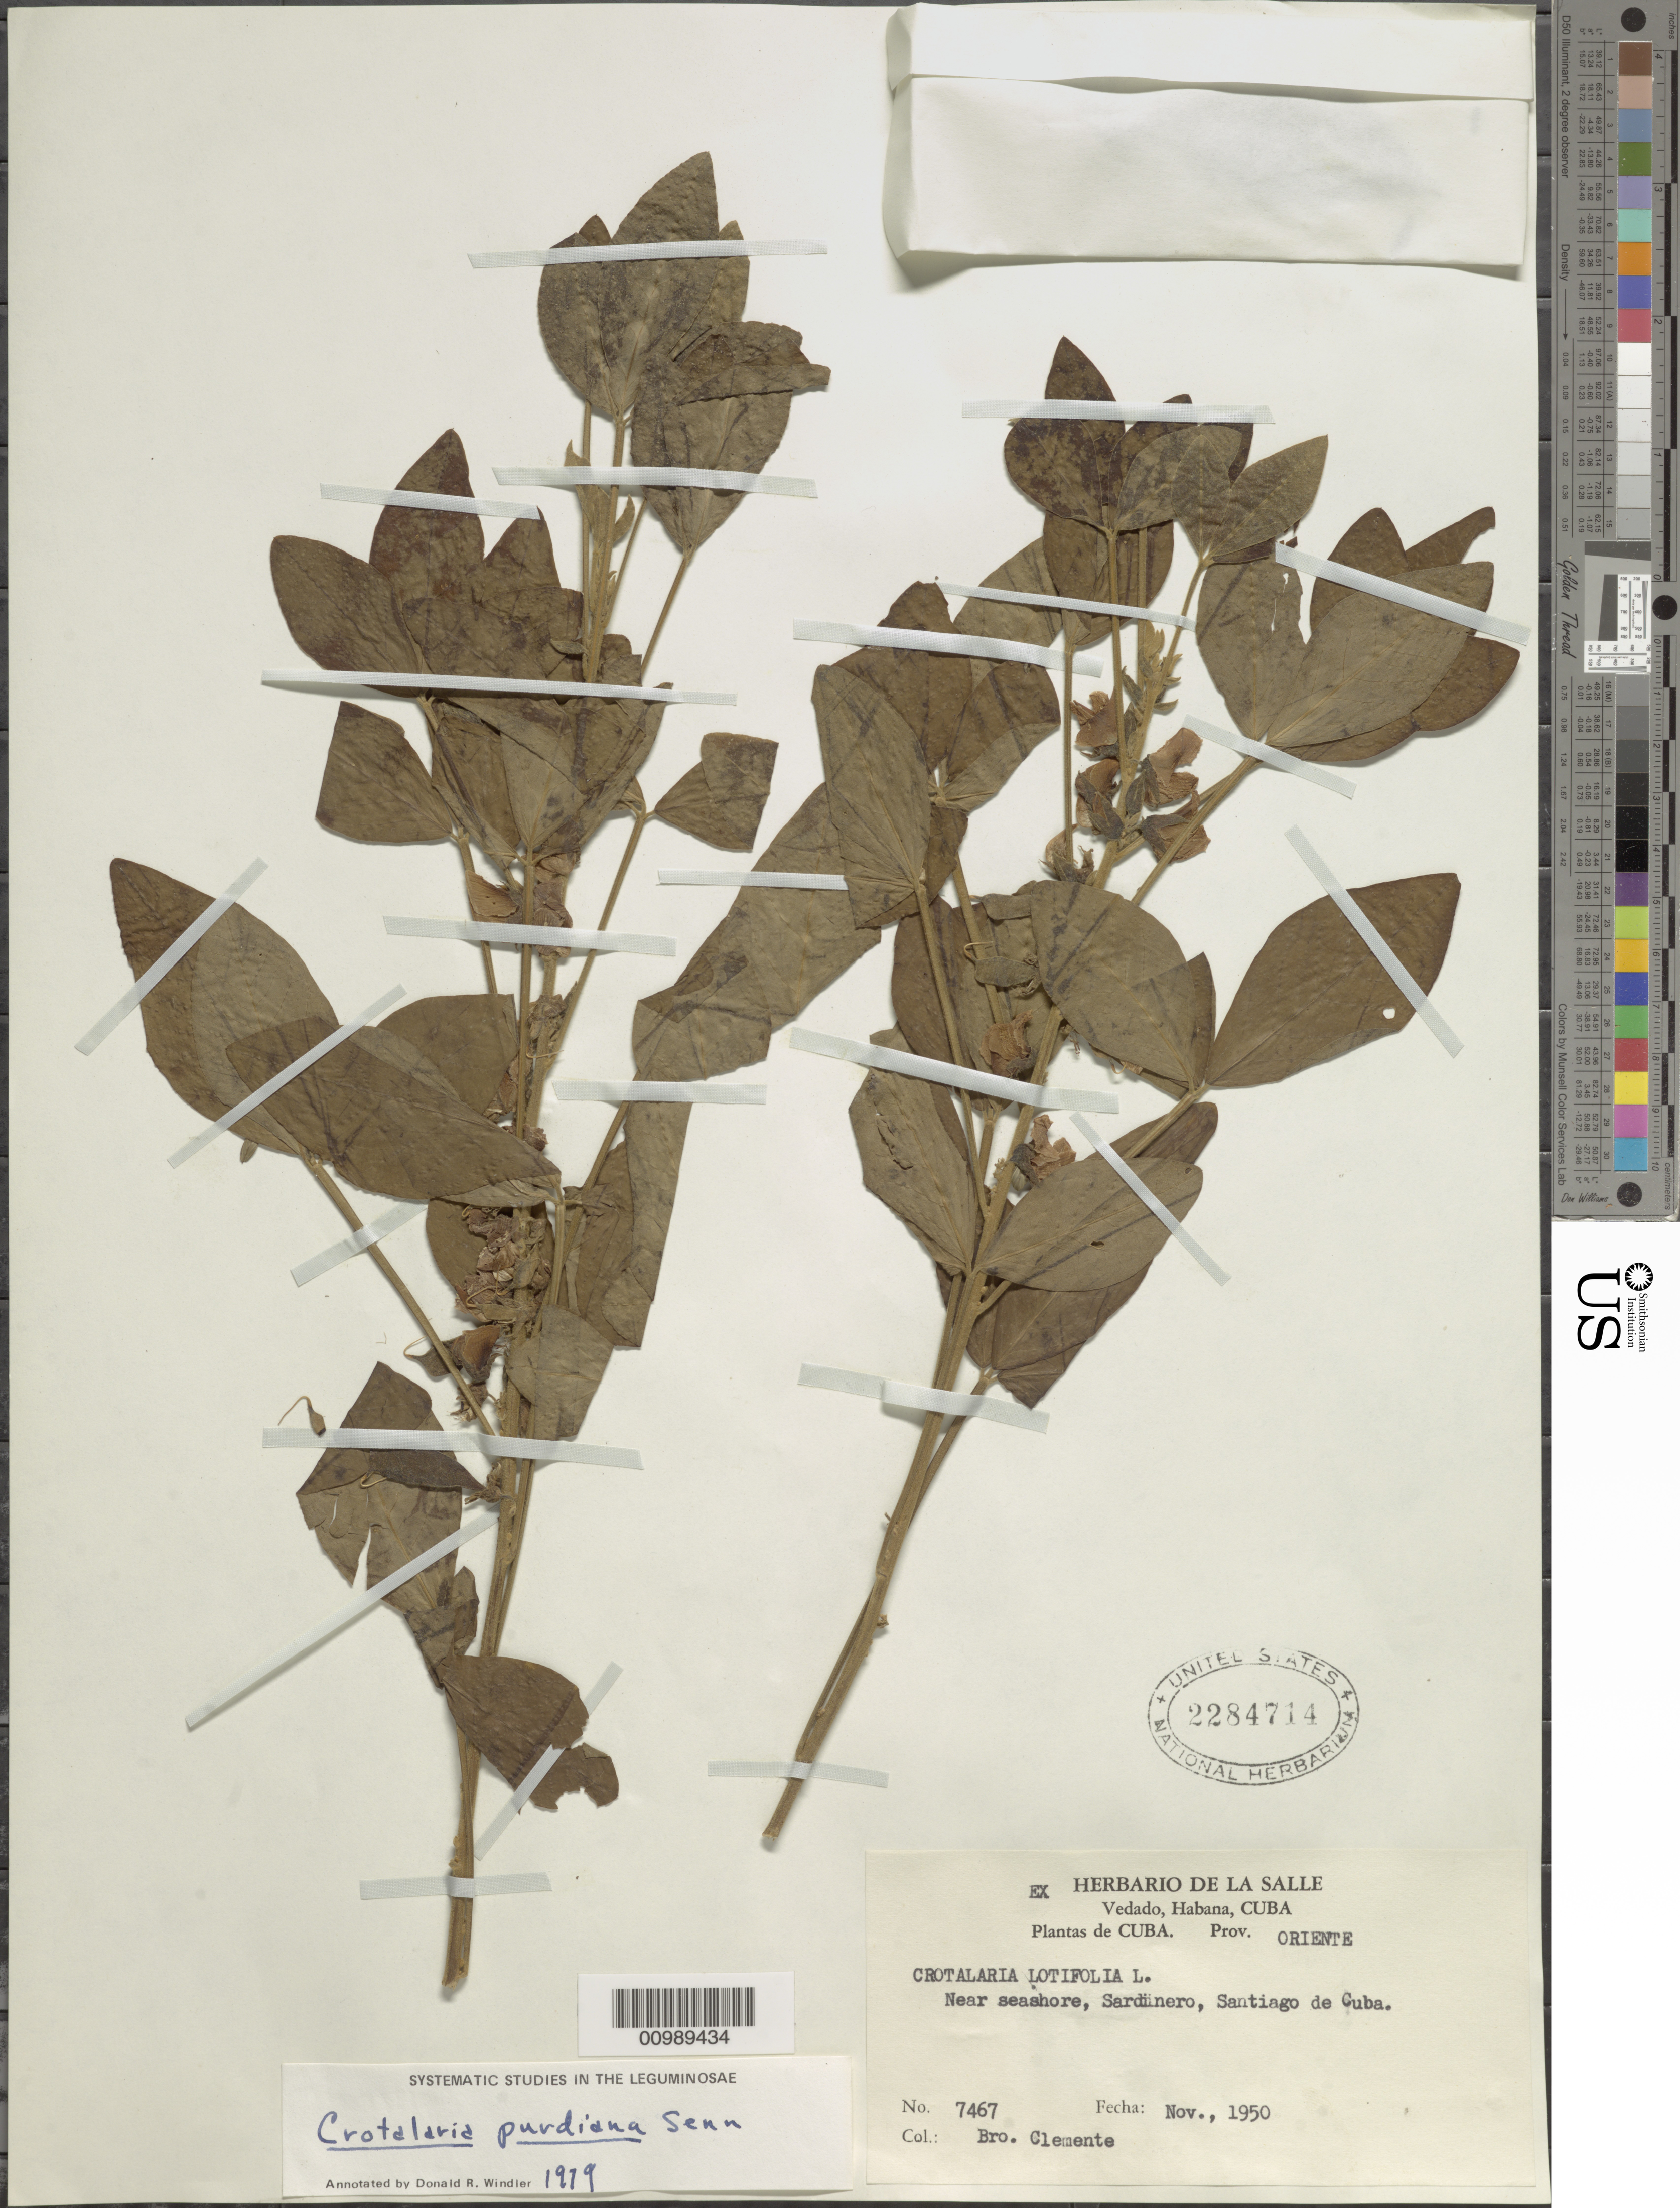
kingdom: Plantae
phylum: Tracheophyta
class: Magnoliopsida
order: Fabales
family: Fabaceae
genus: Crotalaria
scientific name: Crotalaria purdiana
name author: H. Senn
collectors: Bro. Clemente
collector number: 7467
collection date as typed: Nov 1950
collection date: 1950-11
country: Cuba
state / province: Santiago de Cuba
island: Cuba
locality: Sardinero, Santiago de Cuba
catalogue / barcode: US 2284714